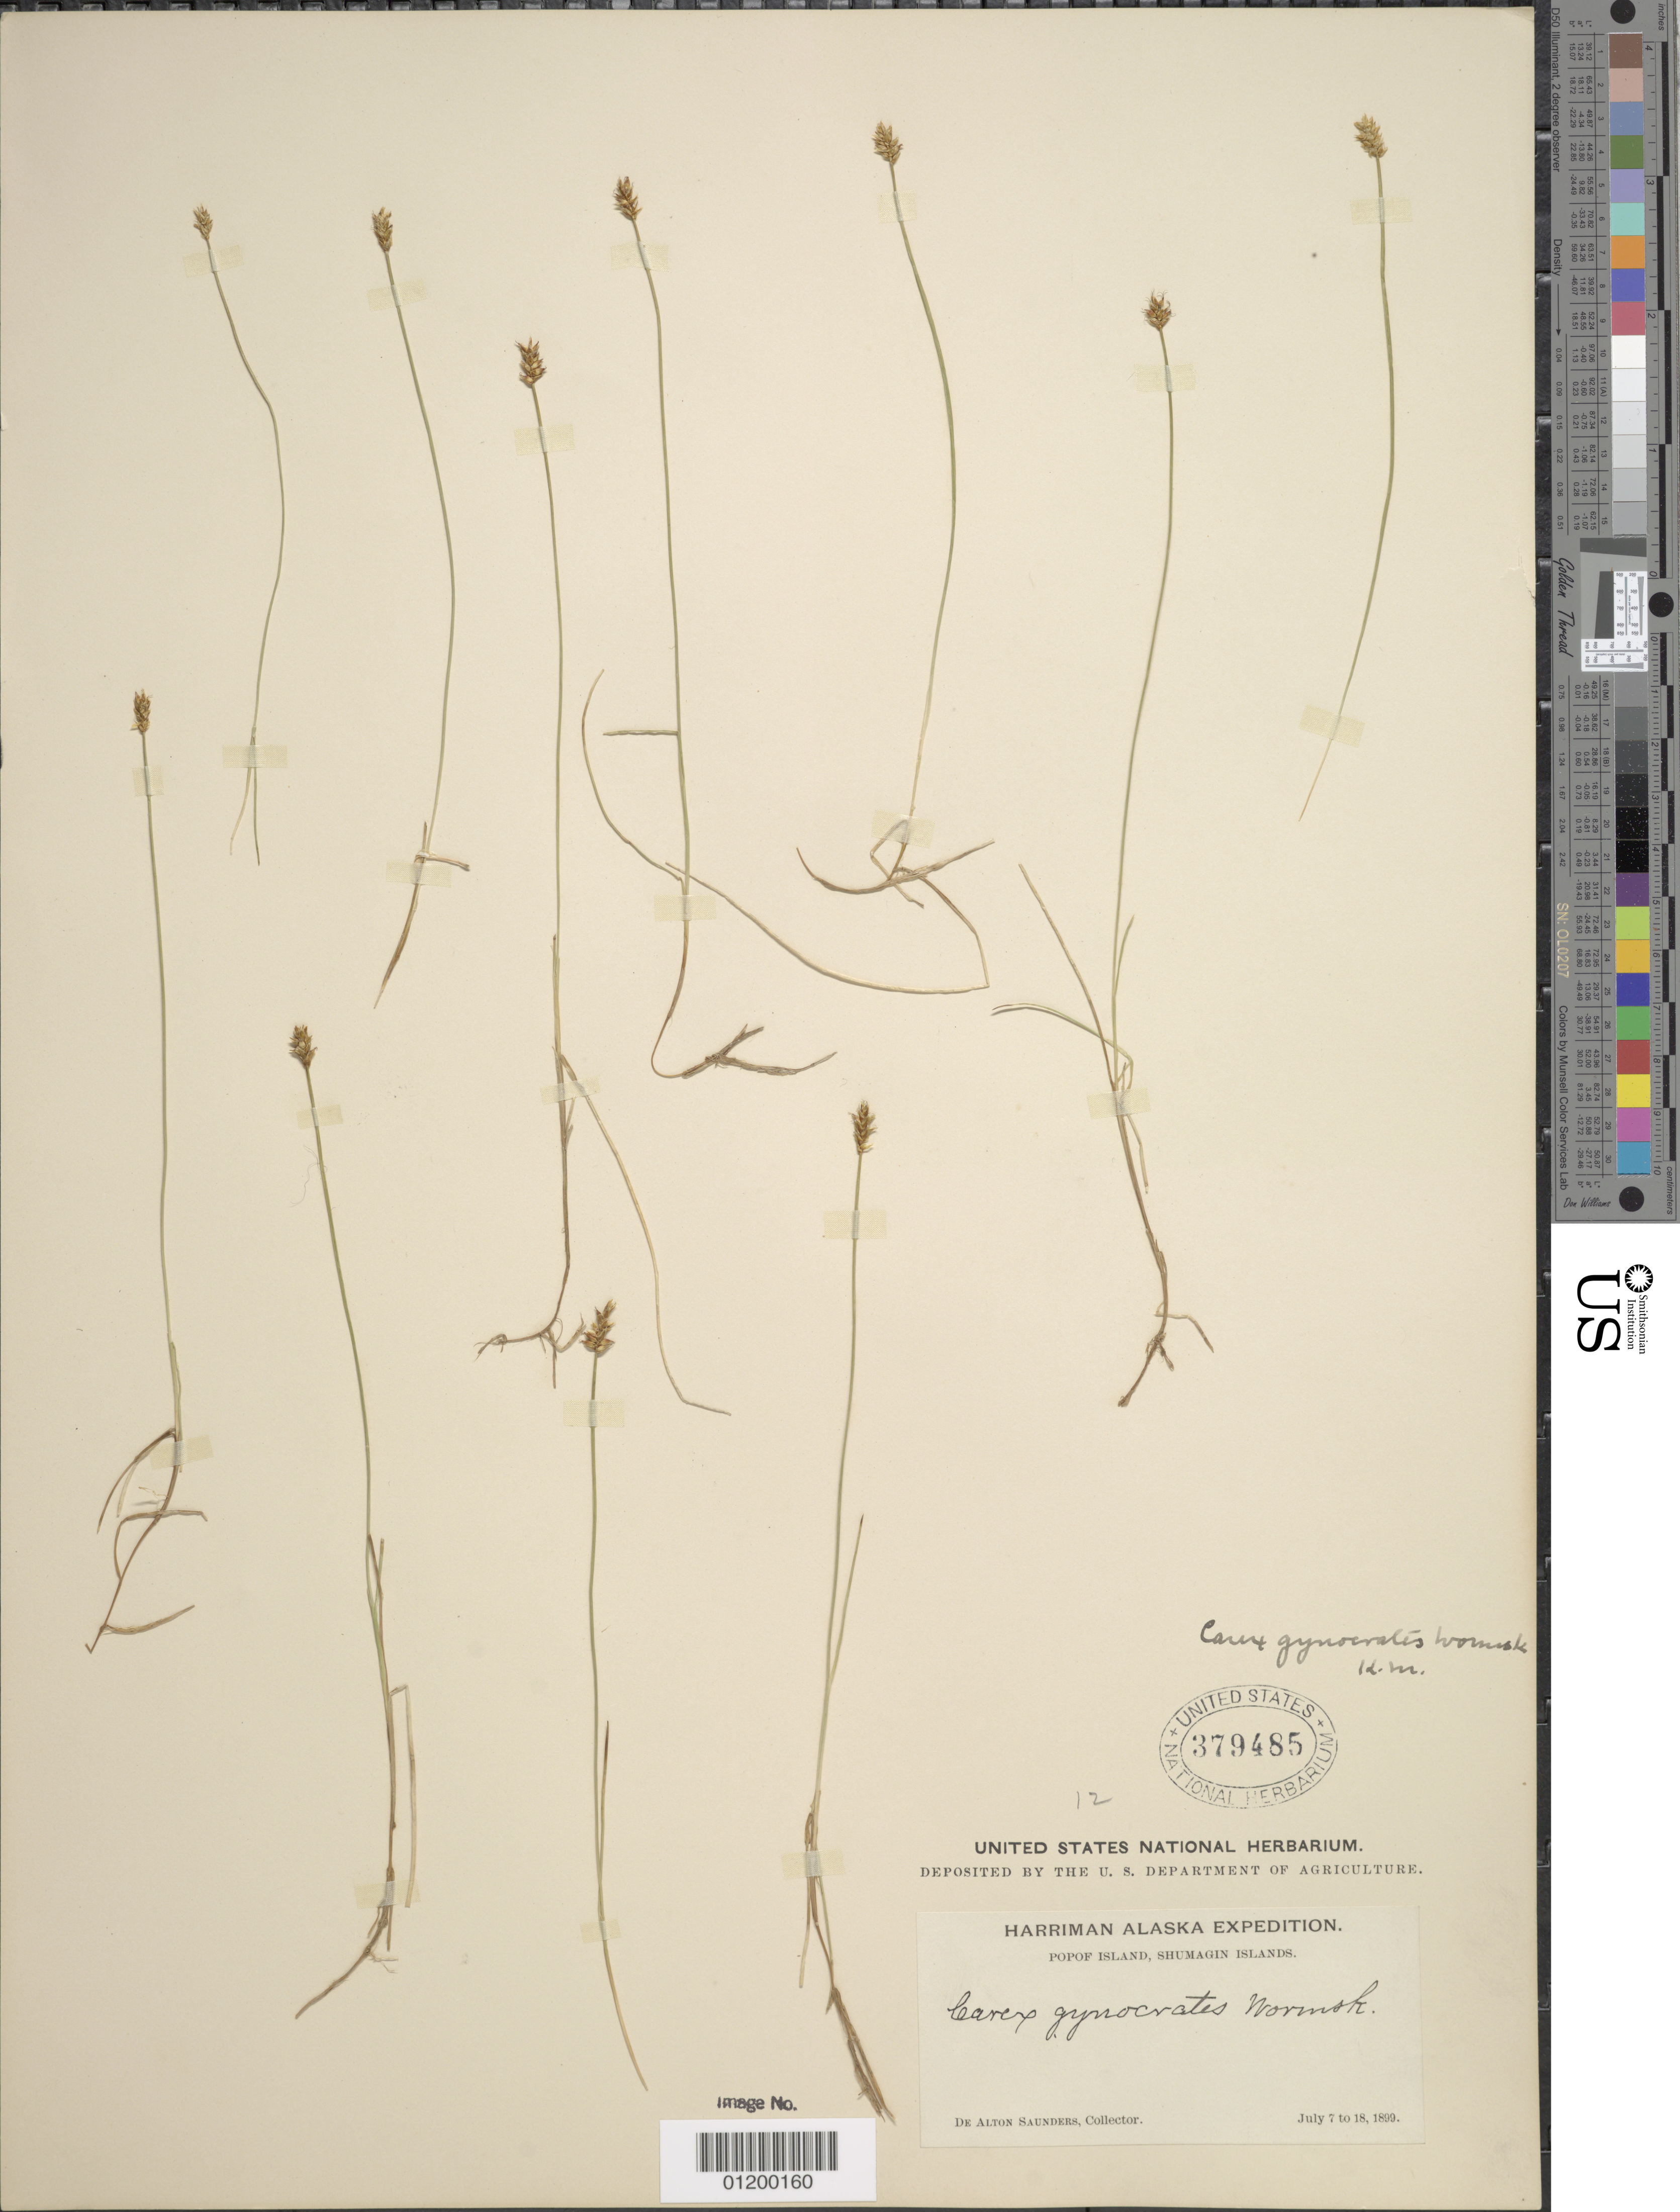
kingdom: Plantae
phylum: Tracheophyta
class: Liliopsida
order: Poales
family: Cyperaceae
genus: Carex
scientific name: Carex nardina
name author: (Hornem.) Fr.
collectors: D. A. Saunders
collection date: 1899-07-07/1899-07-18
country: United States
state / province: Alaska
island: Popof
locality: Popof Island, Shumagin Islands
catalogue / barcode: US 379485